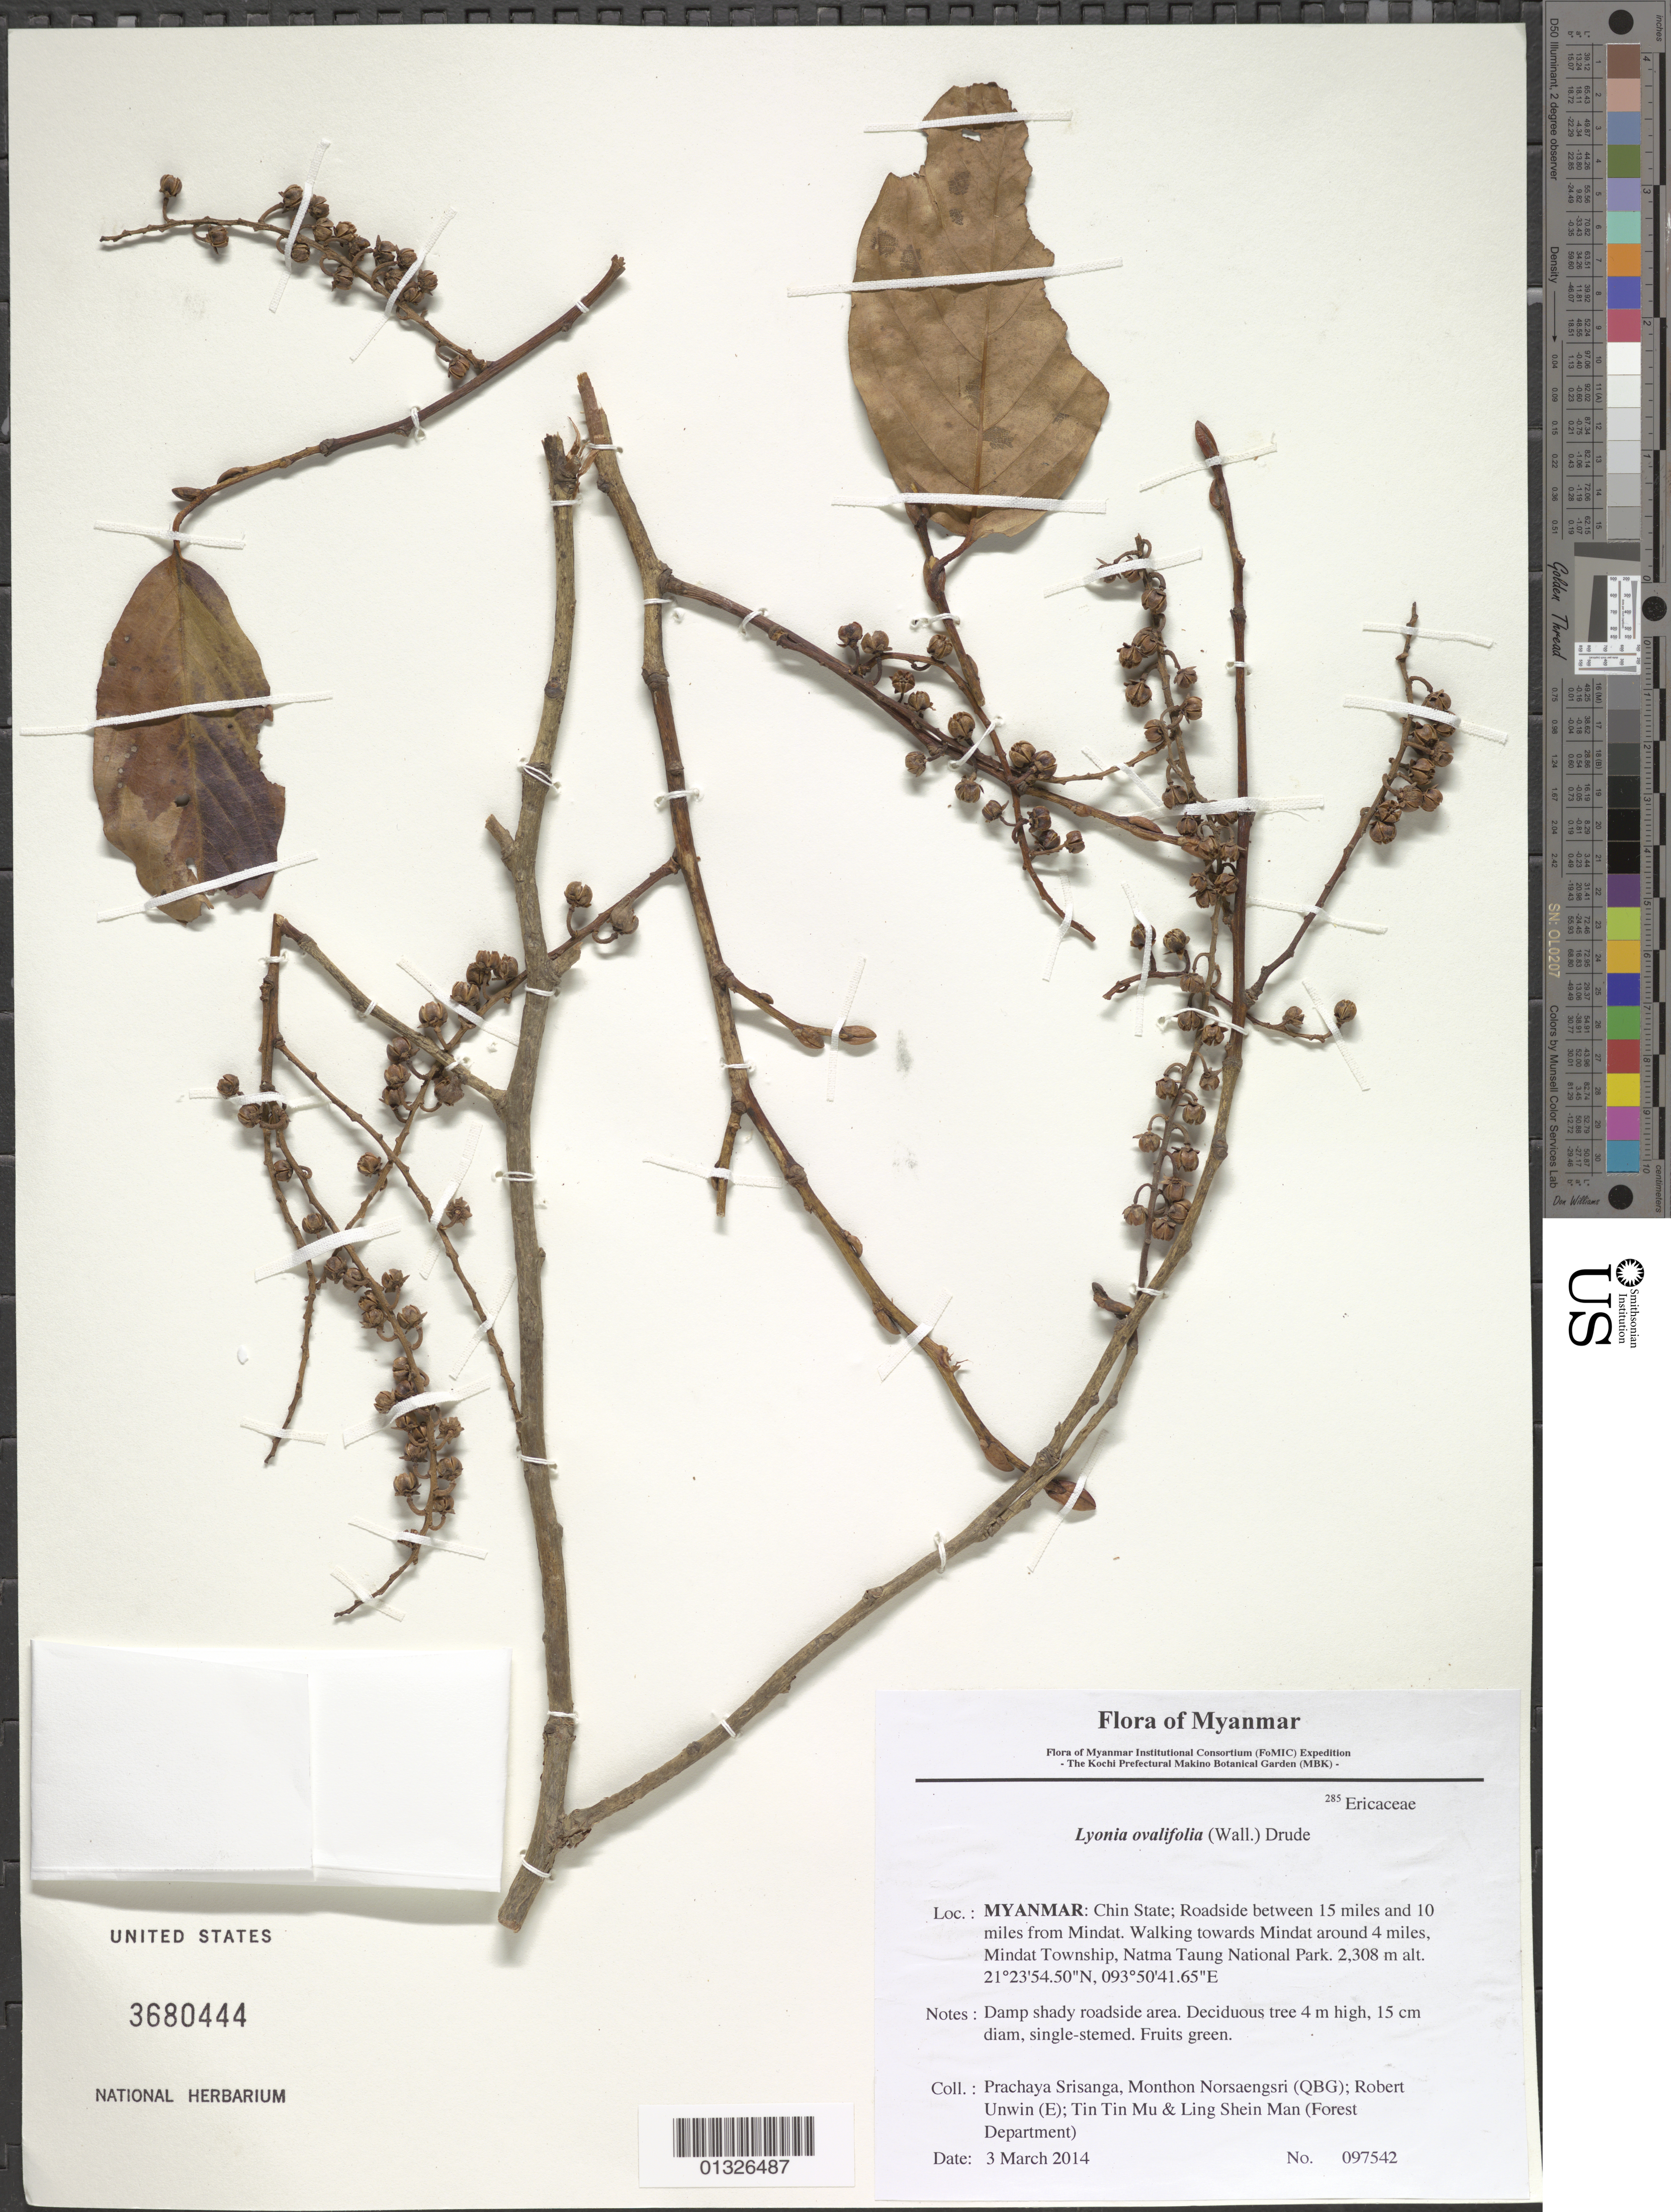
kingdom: Plantae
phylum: Tracheophyta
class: Magnoliopsida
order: Ericales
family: Ericaceae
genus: Lyonia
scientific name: Lyonia ovalifolia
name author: (Wall.) Drude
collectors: P. Srisanga, M. Norsaengsri, R. Unwin, Tin Tin Mu & Ling Shein Man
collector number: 97542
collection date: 2014-03-03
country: Myanmar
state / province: Chin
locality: Roadside between 15 miles and 10 miles from Mindat, walking towards Mindat around 4 miles, Mindat Township, Natma Taung National Park.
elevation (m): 2308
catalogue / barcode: US 3680444